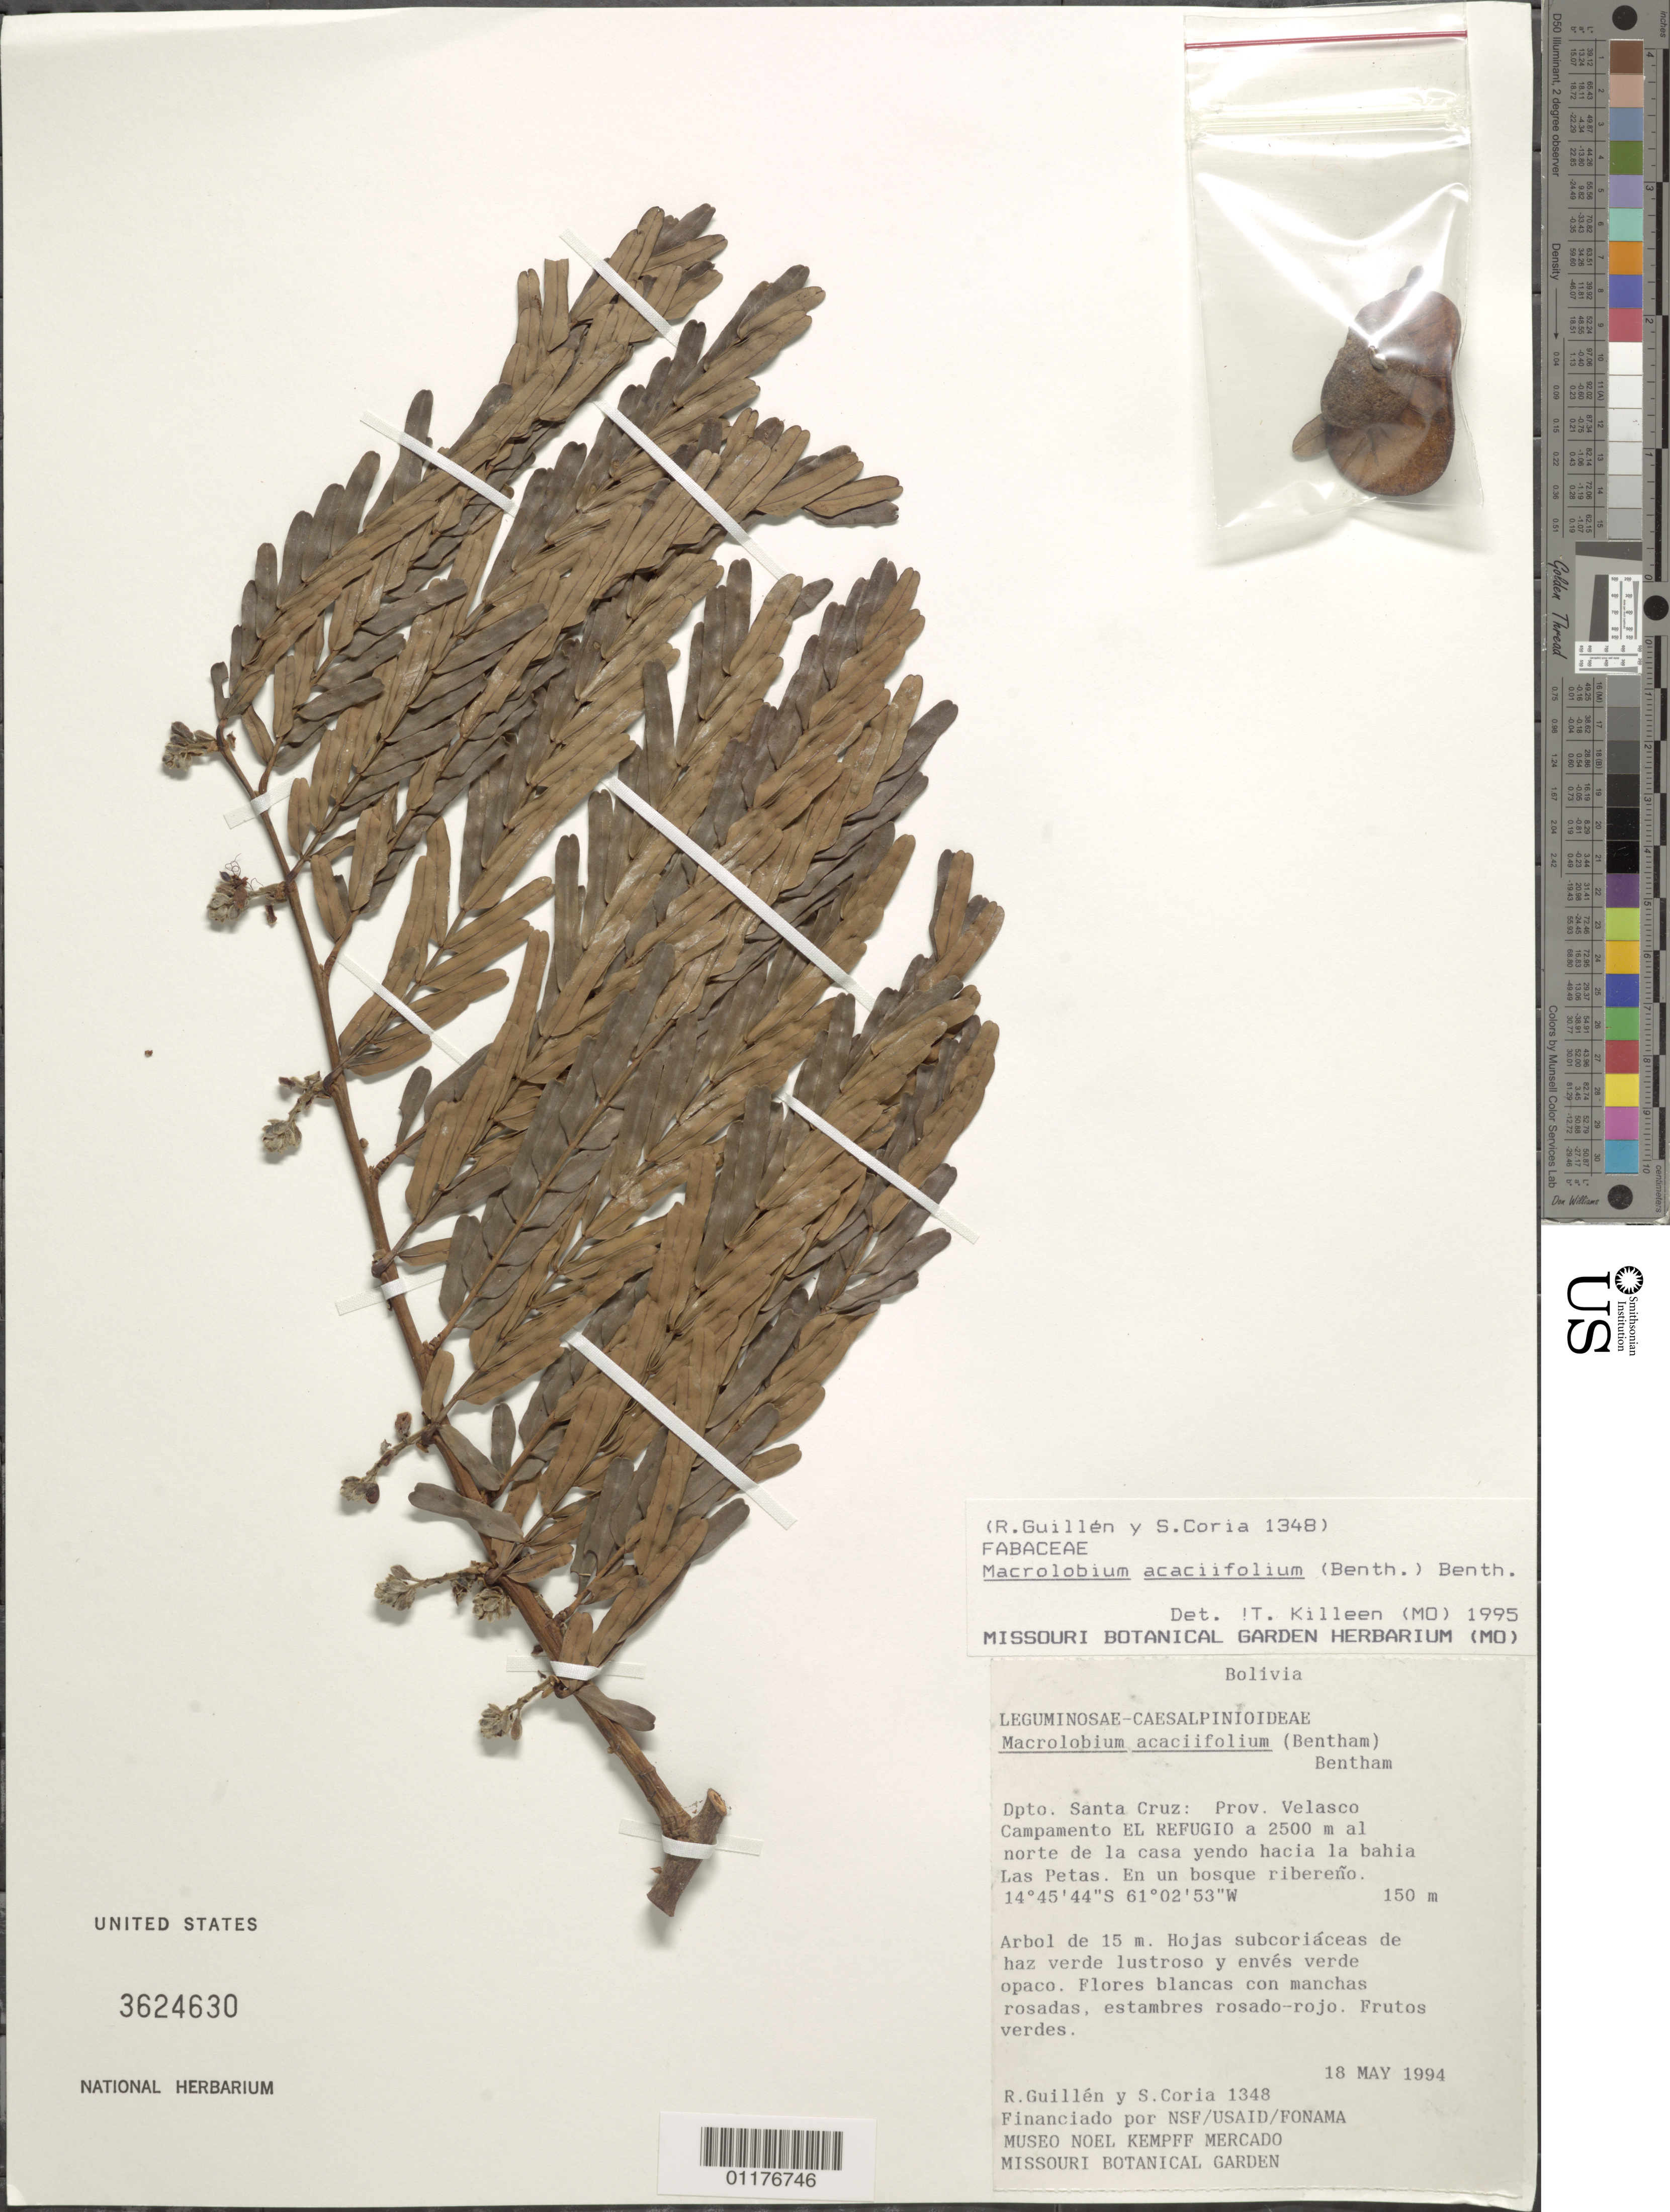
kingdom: Plantae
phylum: Tracheophyta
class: Magnoliopsida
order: Fabales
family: Fabaceae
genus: Macrolobium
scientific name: Macrolobium acaciifolium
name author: (Benth.) Benth.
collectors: R. Guillén V. & S. Coria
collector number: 1348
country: Bolivia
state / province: Santa Cruz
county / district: Velasco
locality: Campamento el Refugio, N of casa uendo hacia la bahia Las Petas.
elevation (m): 150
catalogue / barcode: US 3624630